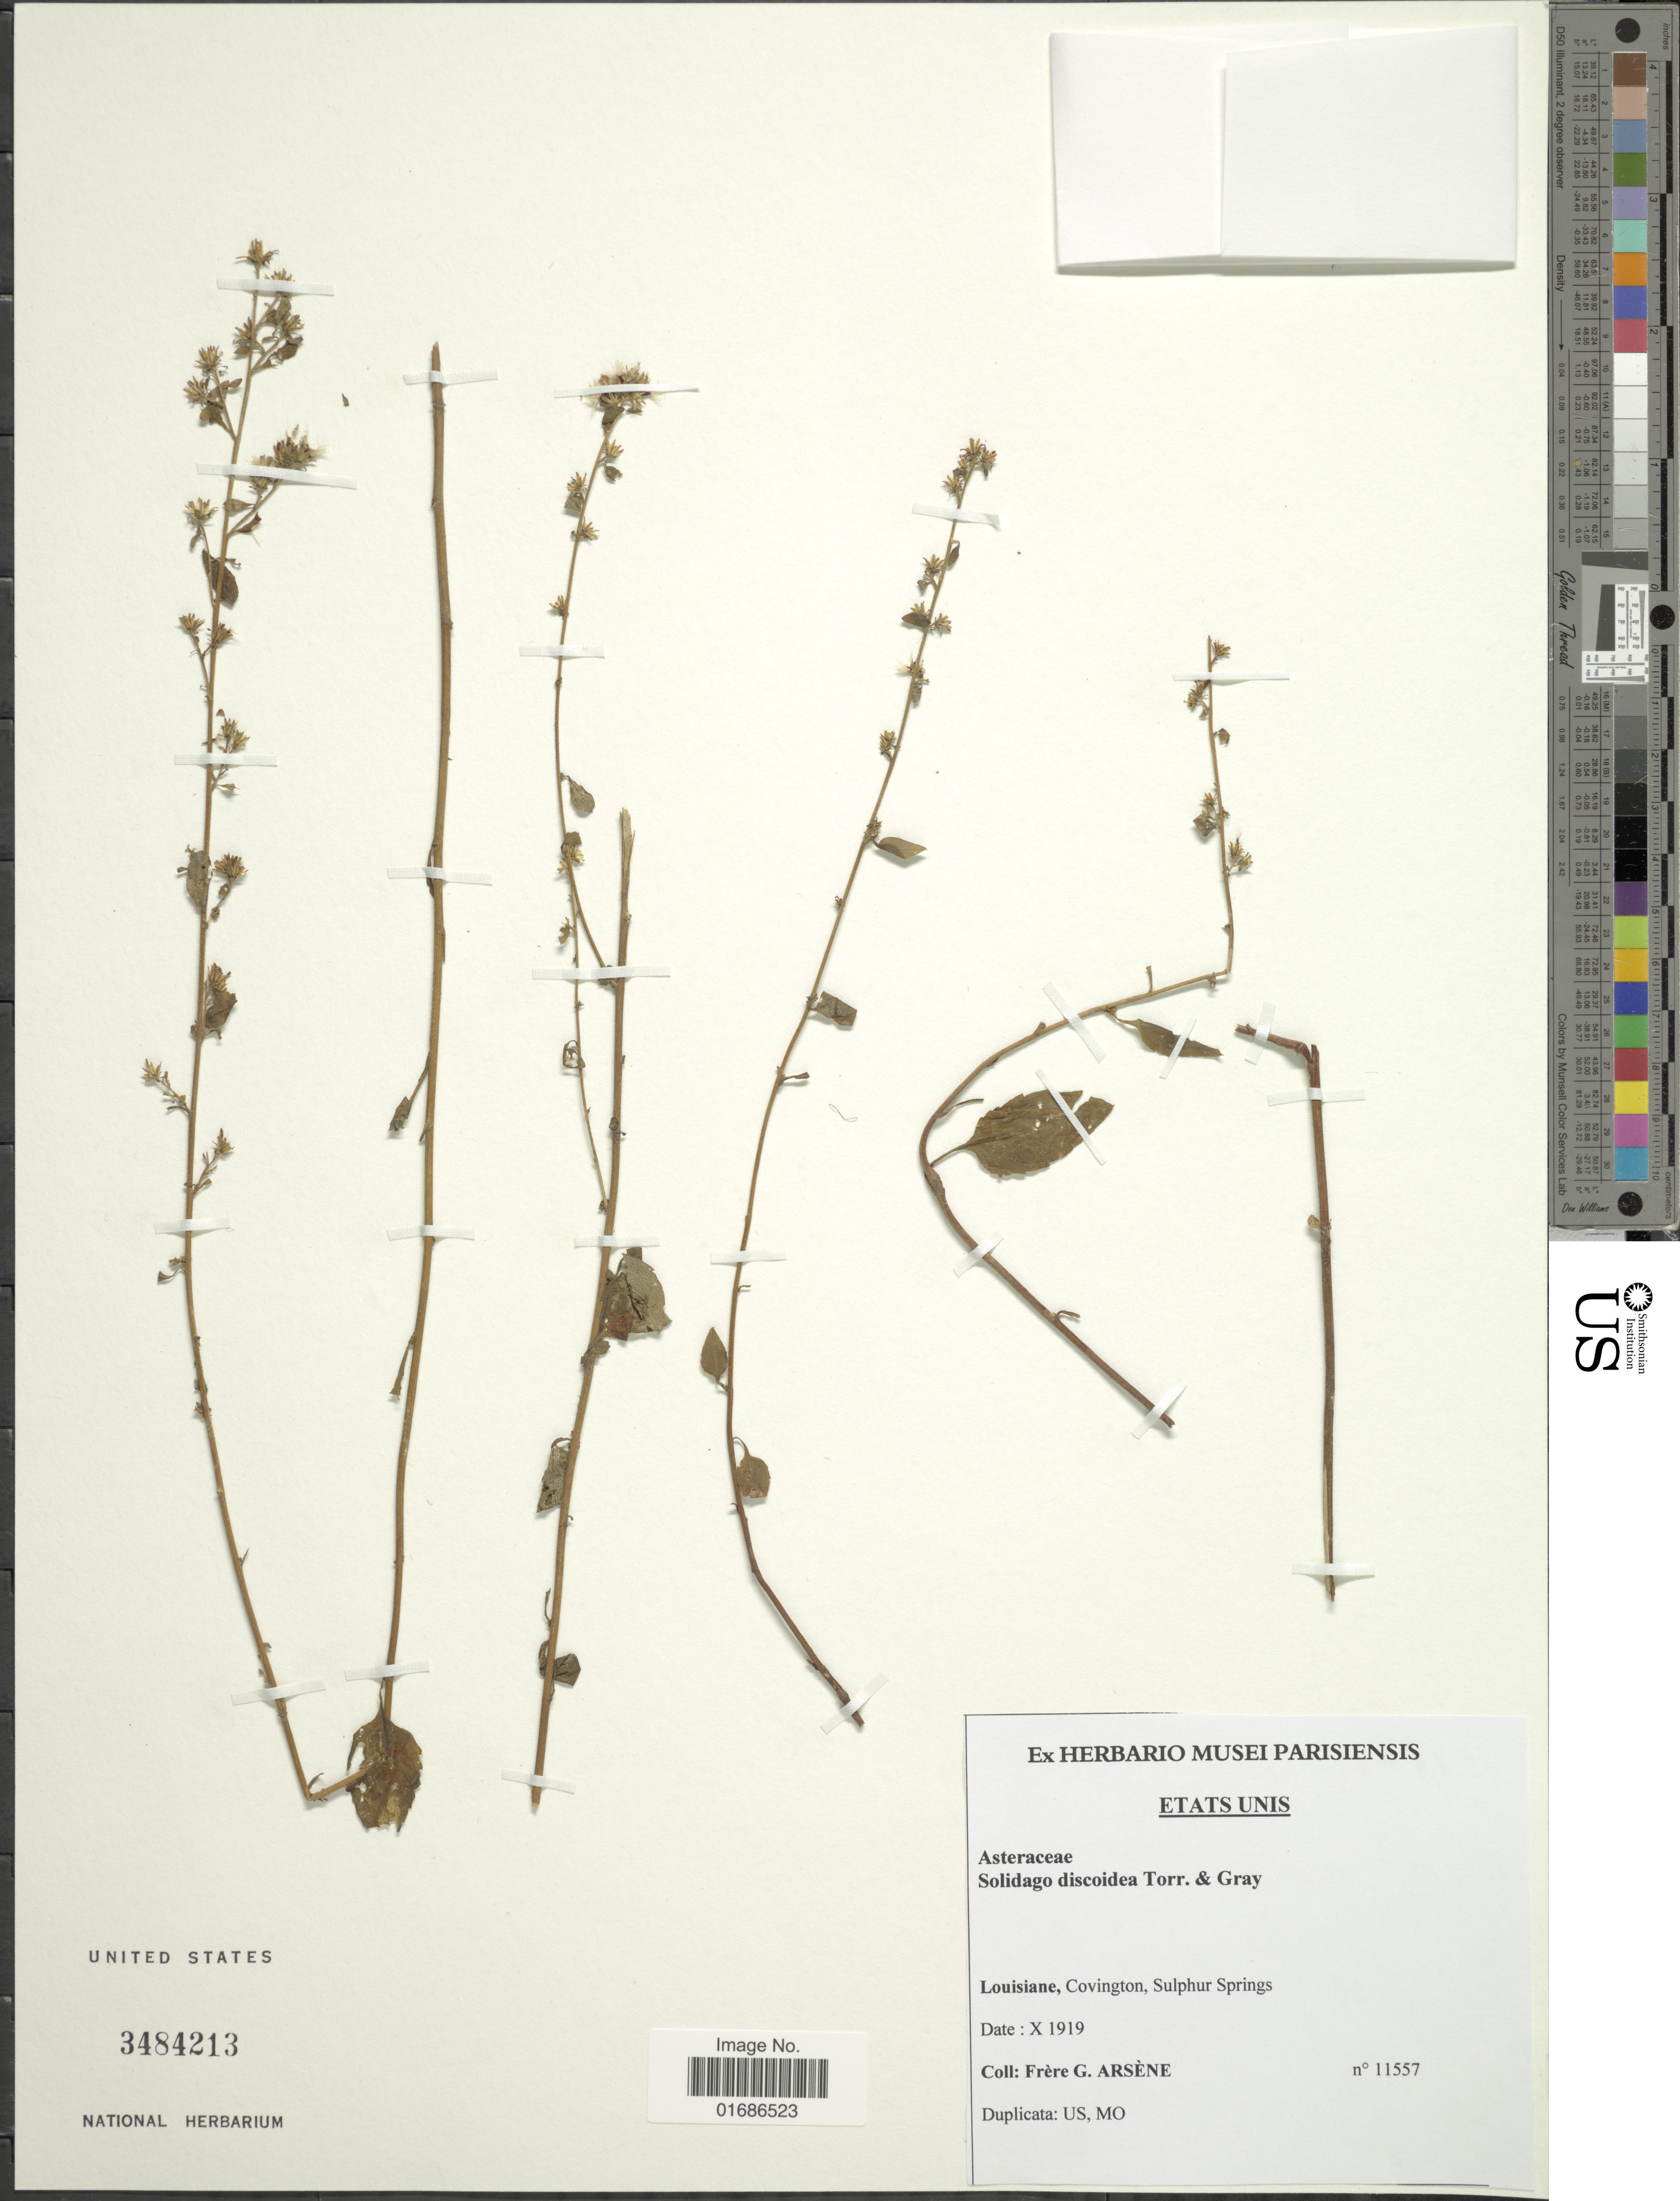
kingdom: Plantae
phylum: Tracheophyta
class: Magnoliopsida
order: Asterales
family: Asteraceae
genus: Solidago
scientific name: Solidago discoidea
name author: (Elliott) Torr. & A. Gray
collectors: Bro. G. Arsène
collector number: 11557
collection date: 1919-10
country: United States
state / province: Louisiana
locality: Covington, Sulphur Springs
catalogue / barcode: US 3484213